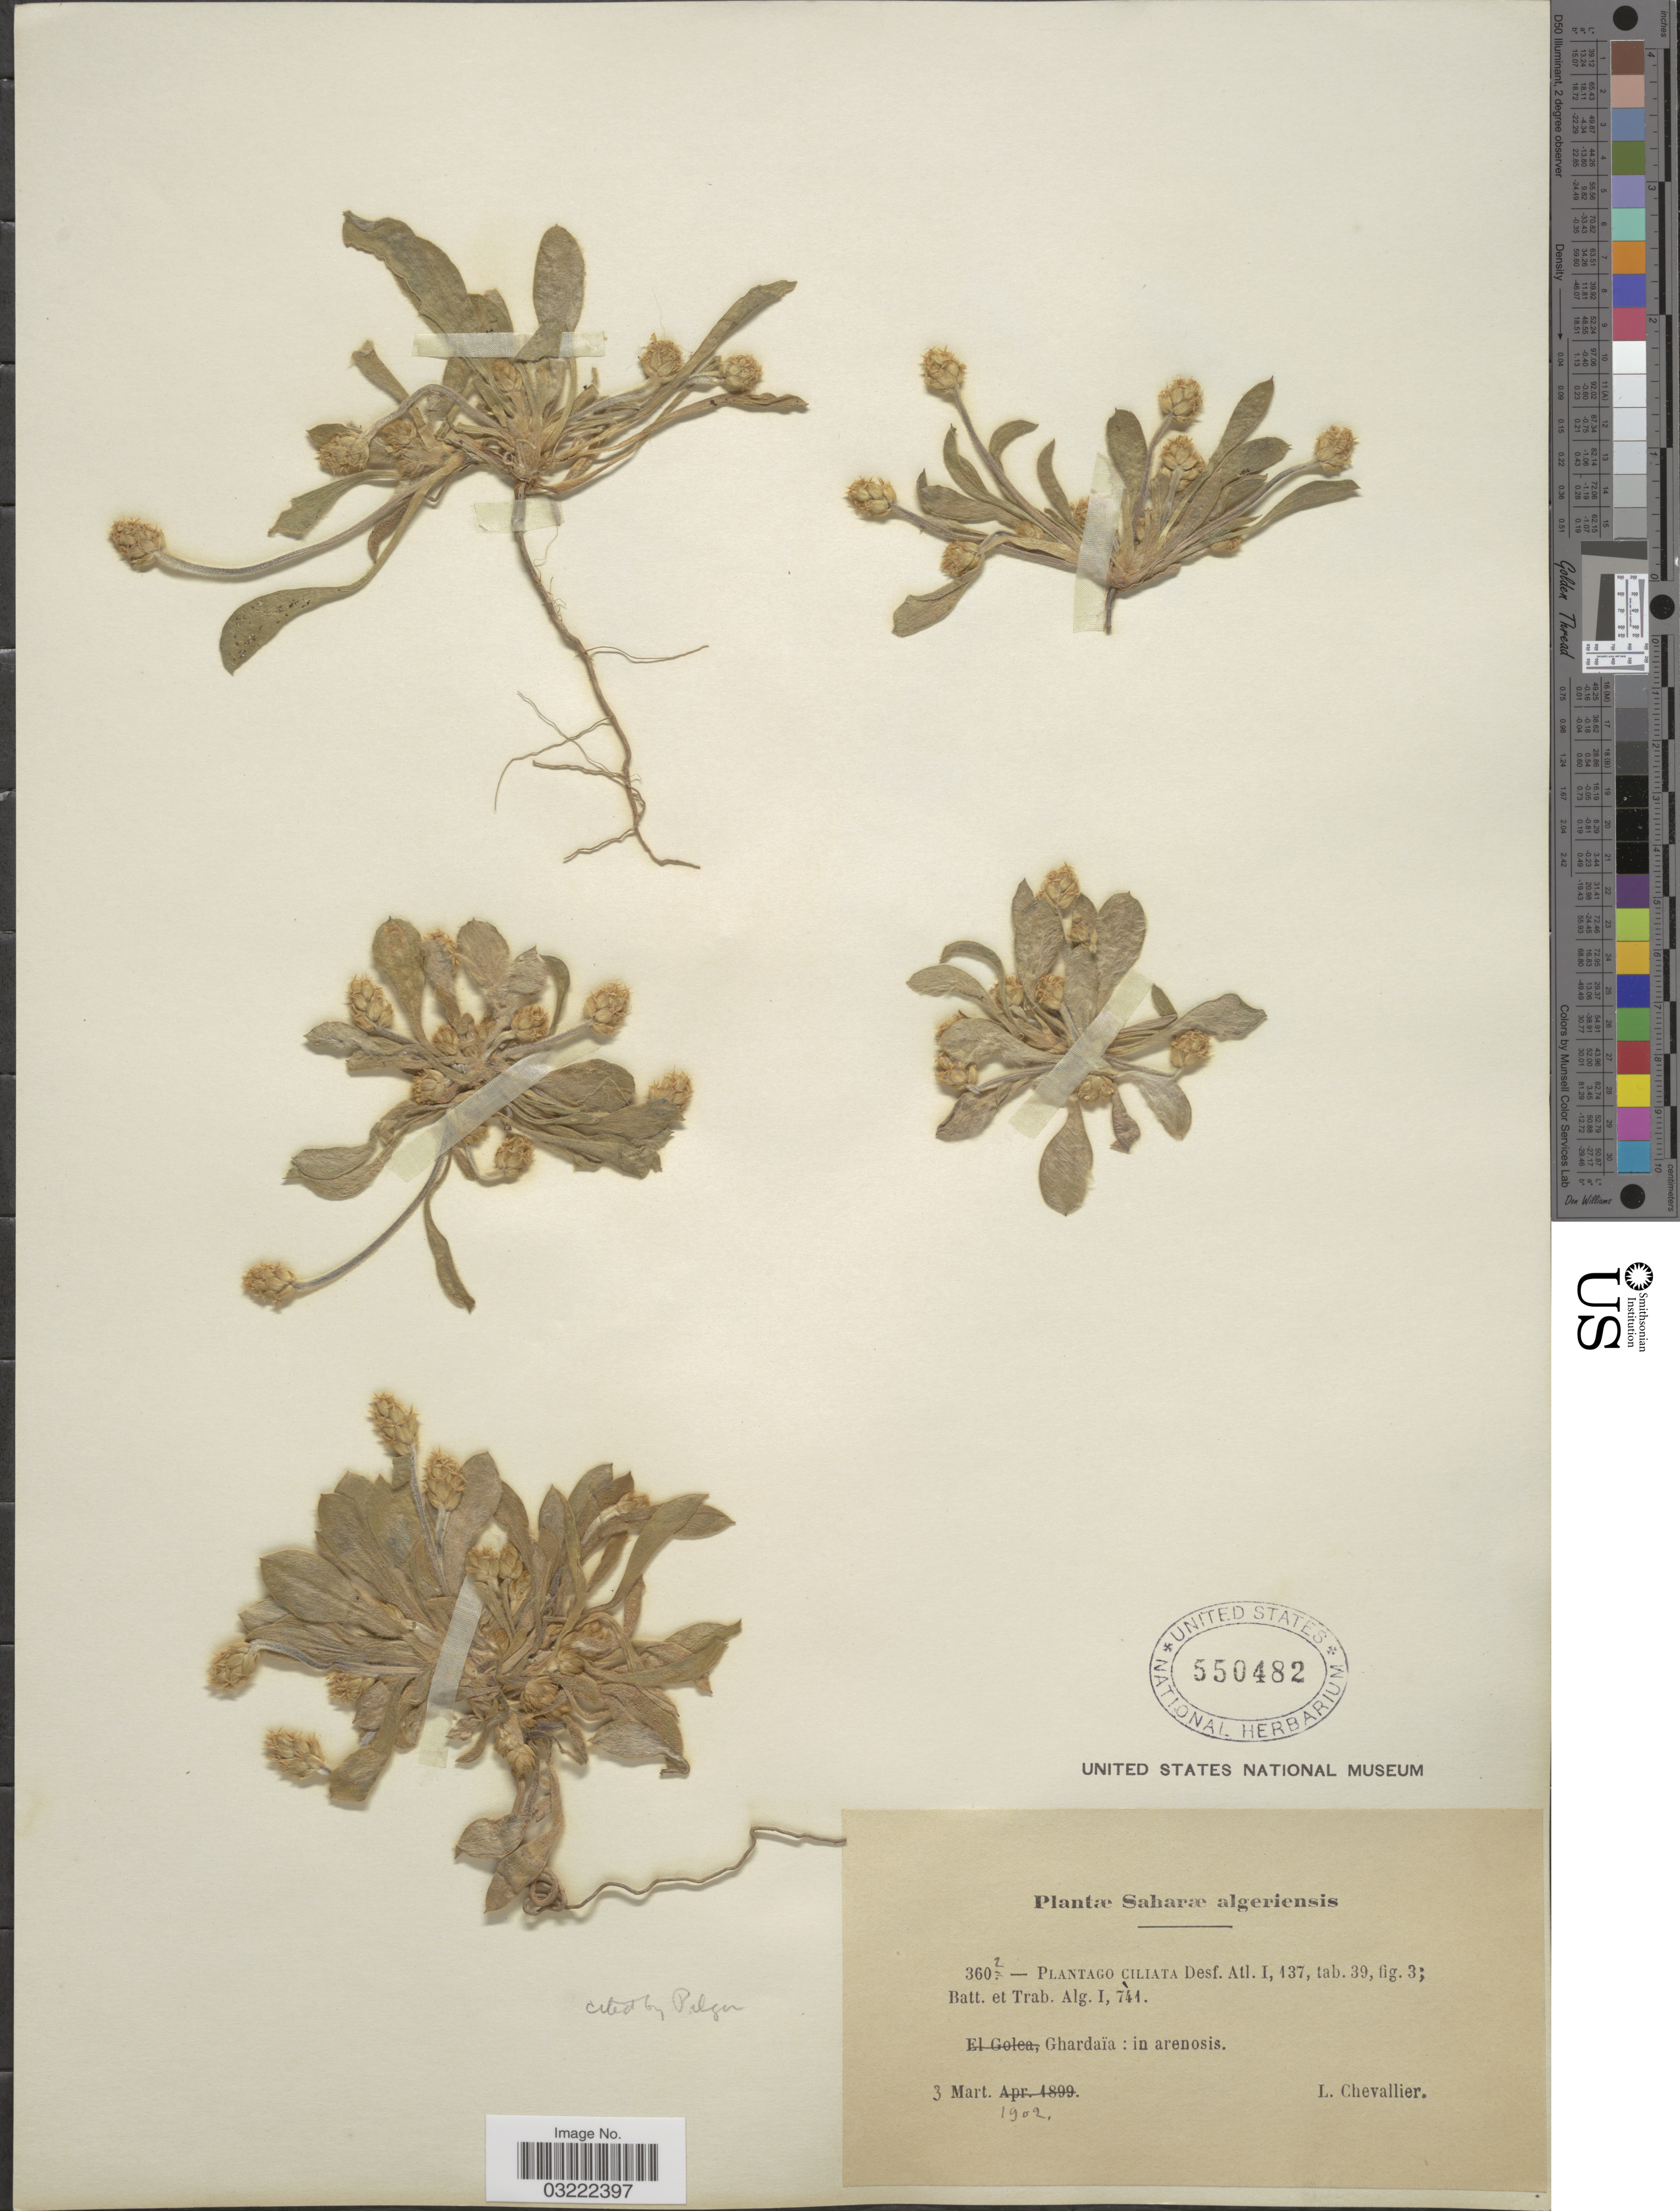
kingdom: Plantae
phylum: Tracheophyta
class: Magnoliopsida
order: Lamiales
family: Plantaginaceae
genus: Plantago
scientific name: Plantago ciliata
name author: Desf.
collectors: L. Chevallier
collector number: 3602*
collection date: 1902-03-03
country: Algeria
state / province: Ghardaïa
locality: Saharæ algeriensis.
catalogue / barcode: US 550482